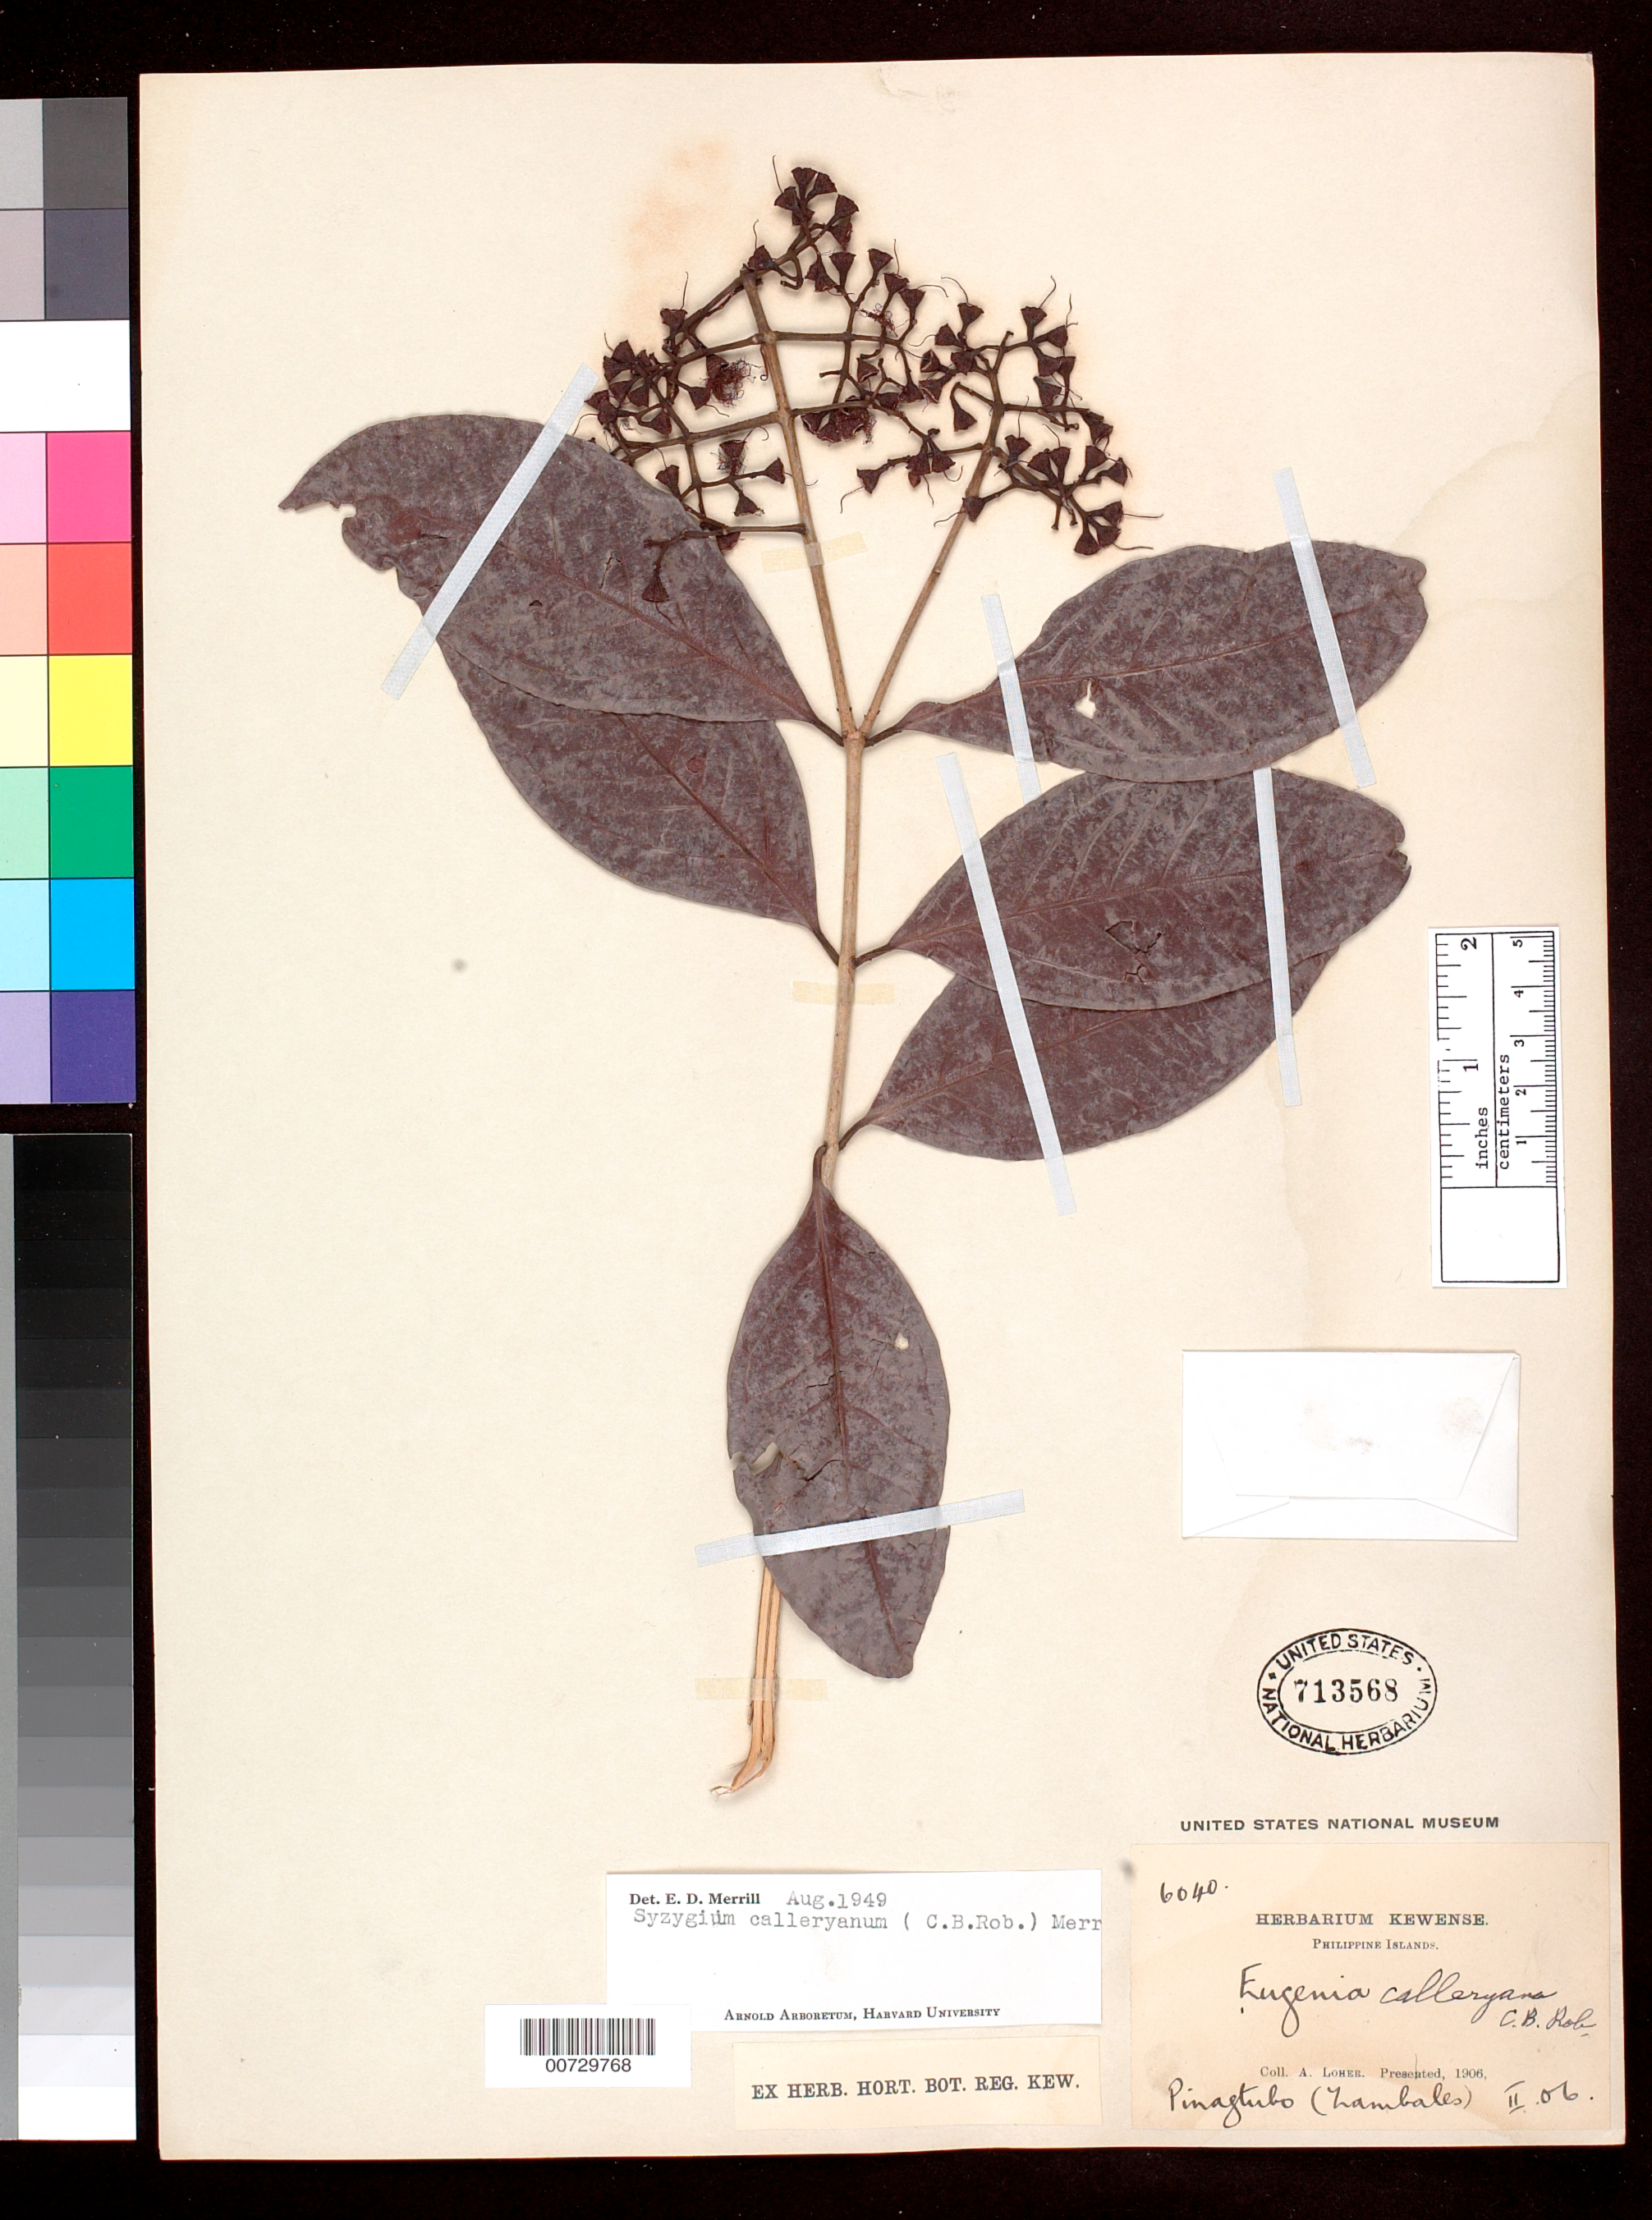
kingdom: Plantae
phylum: Tracheophyta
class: Magnoliopsida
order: Myrtales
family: Myrtaceae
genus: Syzygium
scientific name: Syzygium calleryanum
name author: (C.B. Rob.) Merr.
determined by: Merrill, Elmer D.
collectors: A. Loher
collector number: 6040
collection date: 1906-02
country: Philippines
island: Luzon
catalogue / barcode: US 713568